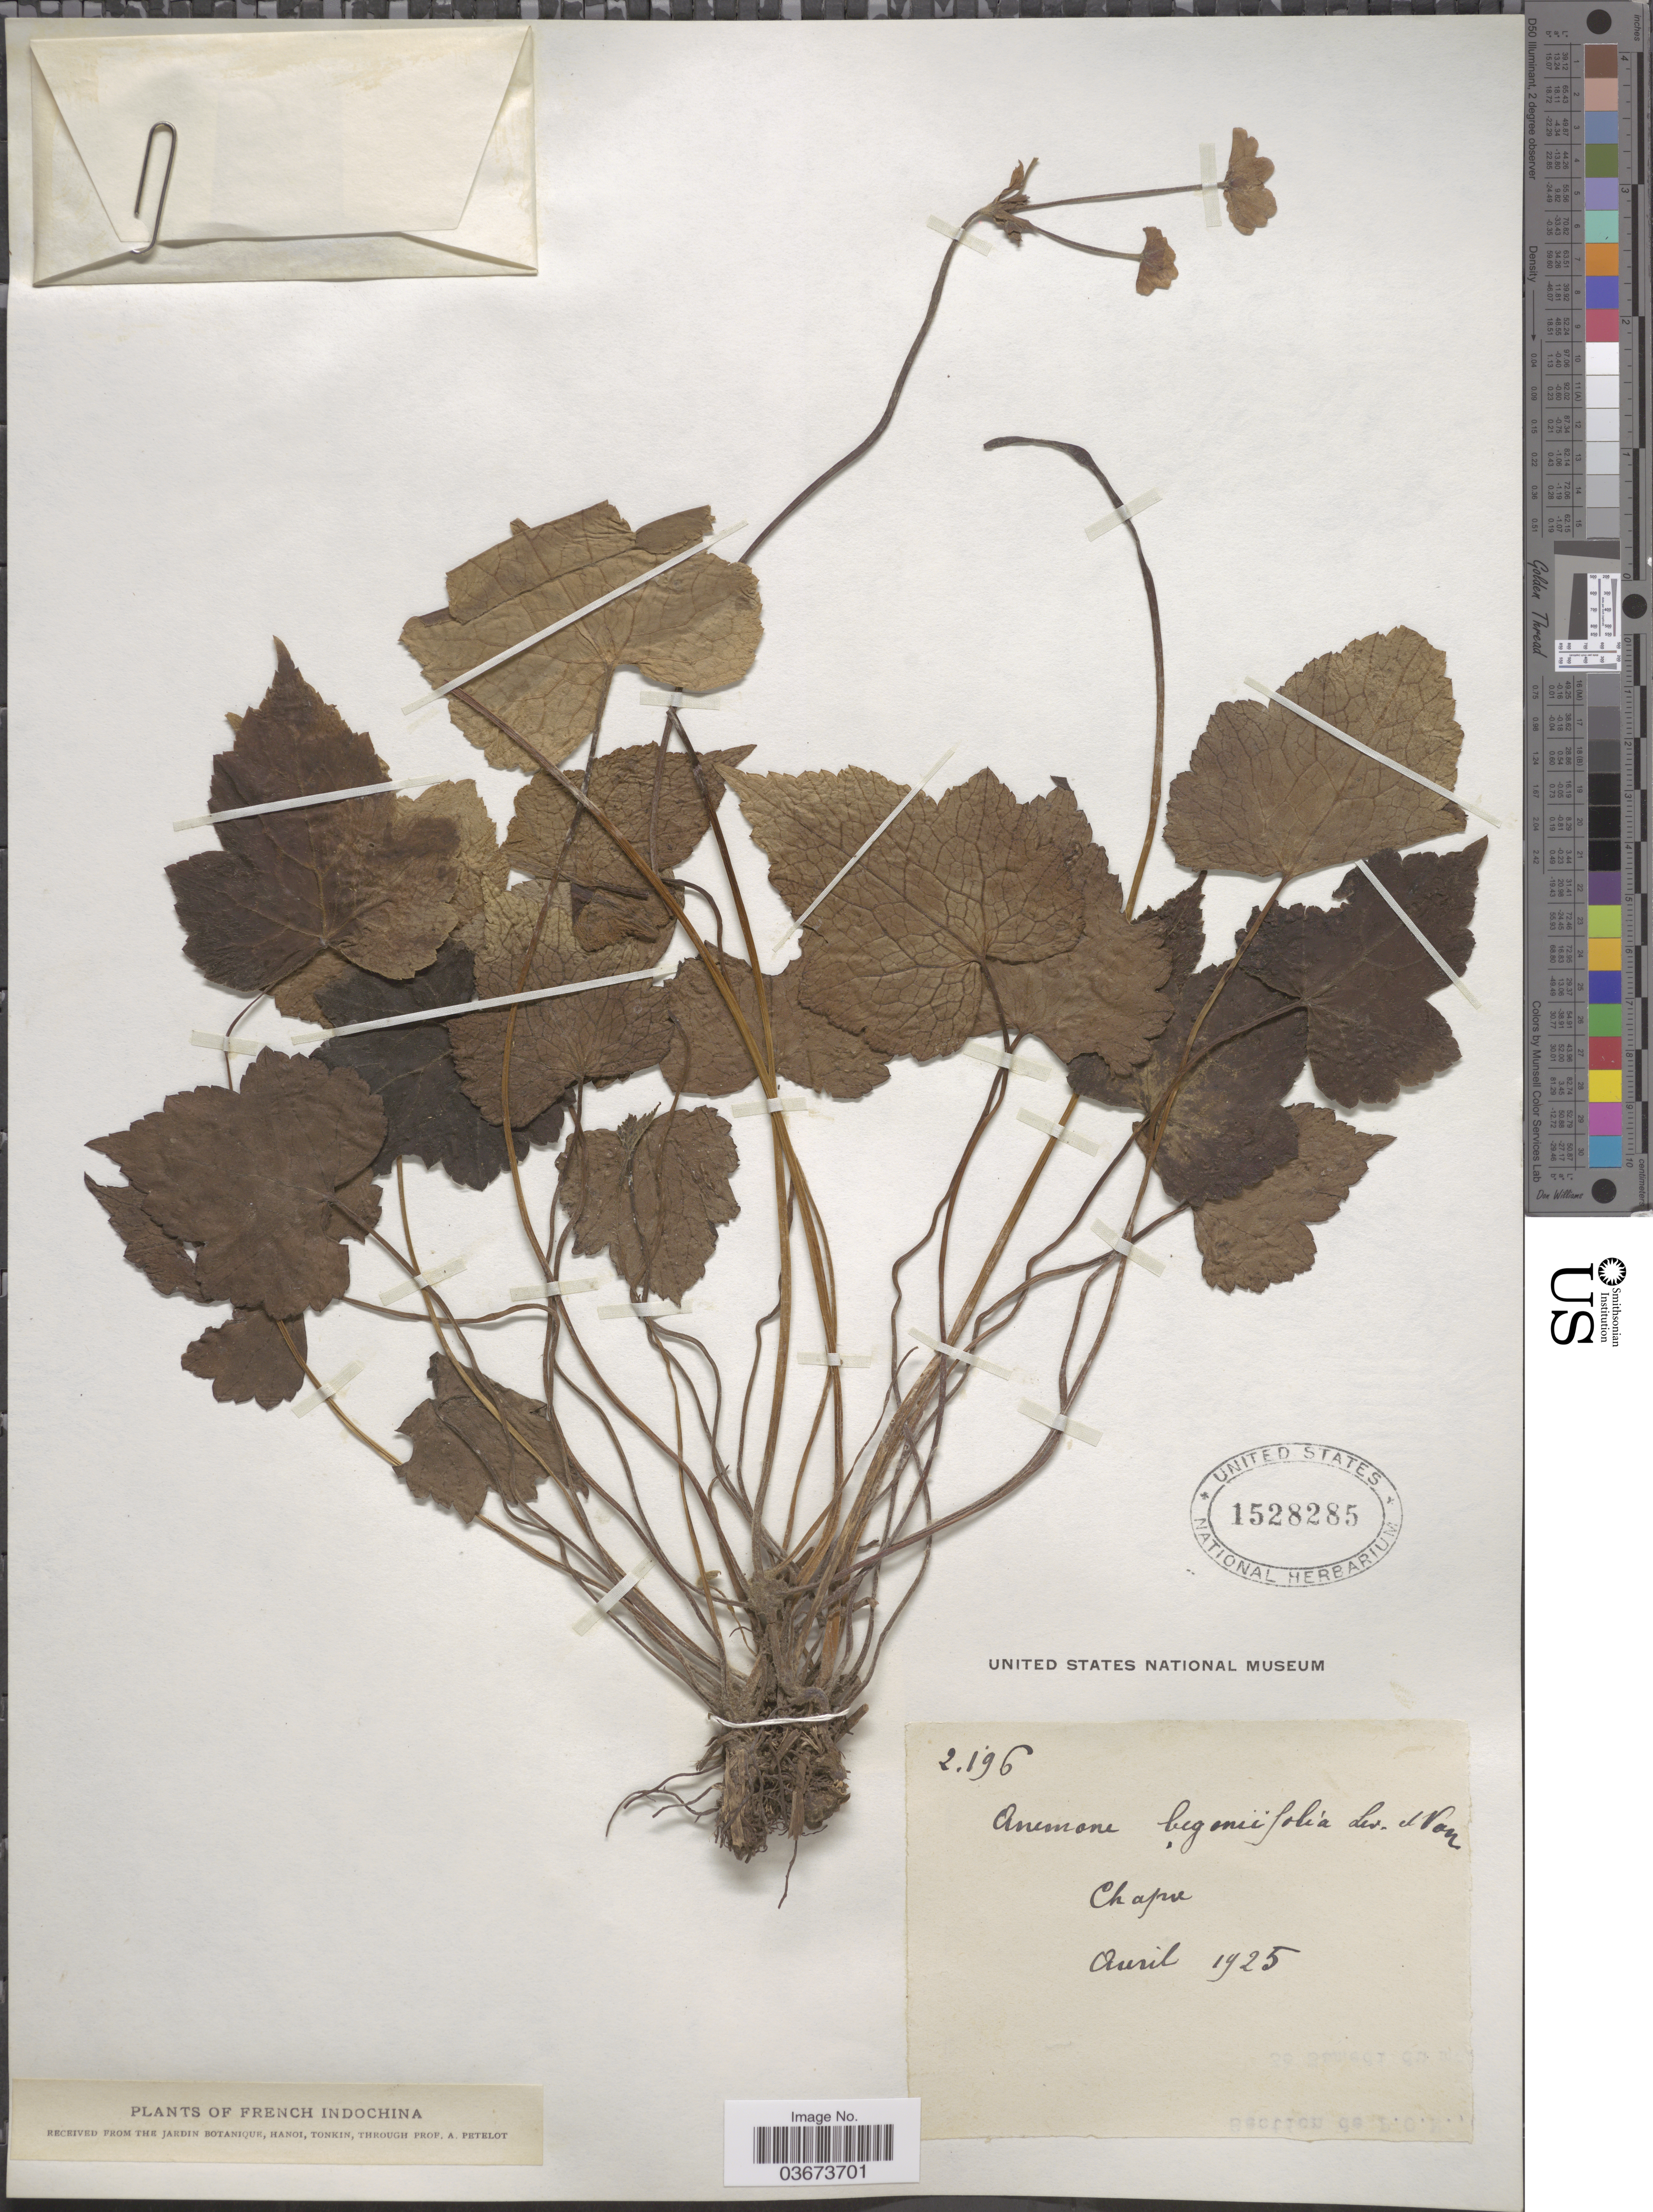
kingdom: Plantae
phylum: Tracheophyta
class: Magnoliopsida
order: Ranunculales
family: Ranunculaceae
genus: Anemone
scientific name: Anemone begoniifolia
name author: H. Lév. & Vaniot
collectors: A. Petelot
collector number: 2196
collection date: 1925-04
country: Vietnam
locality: French Indochina. Chapa.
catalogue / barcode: US 1528285